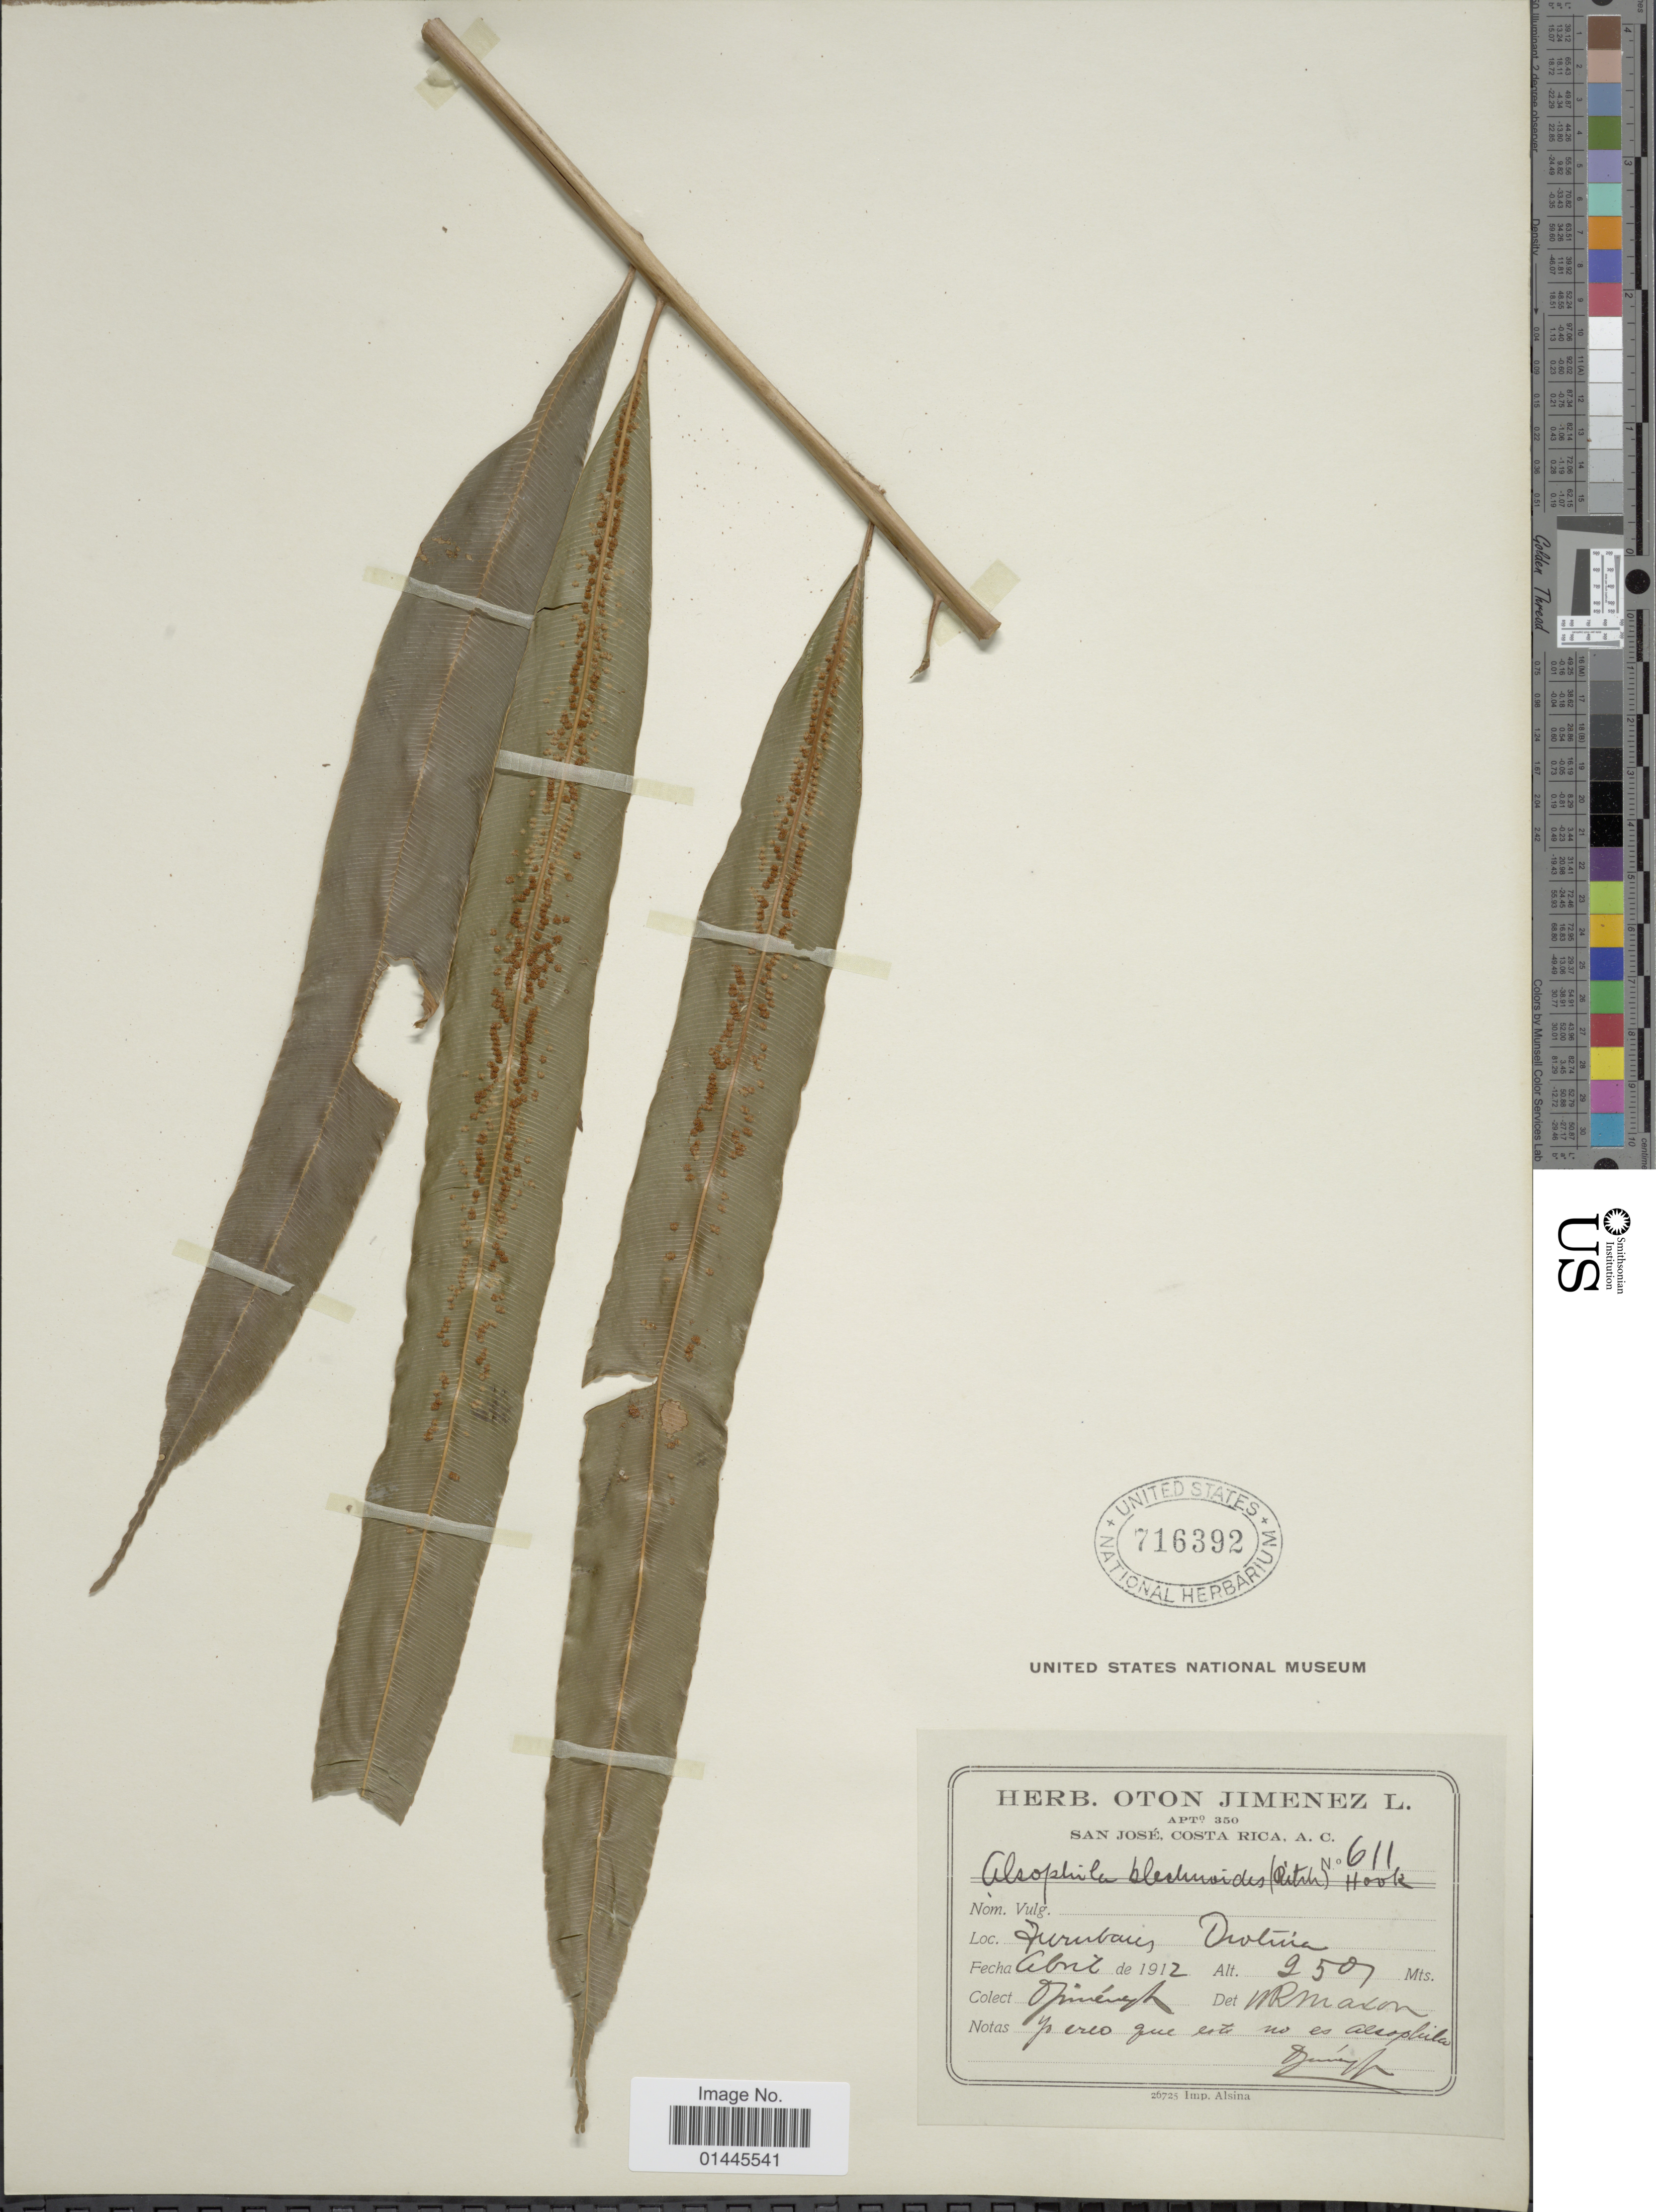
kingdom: Plantae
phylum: Tracheophyta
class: Polypodiopsida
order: Cyatheales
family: Metaxyaceae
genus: Metaxya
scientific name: Metaxya rostrata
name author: (Kunth) C. Presl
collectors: O. Jiménez L.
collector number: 611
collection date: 1912-04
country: Costa Rica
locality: Turubares Orotina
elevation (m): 2501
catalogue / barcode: US 716392